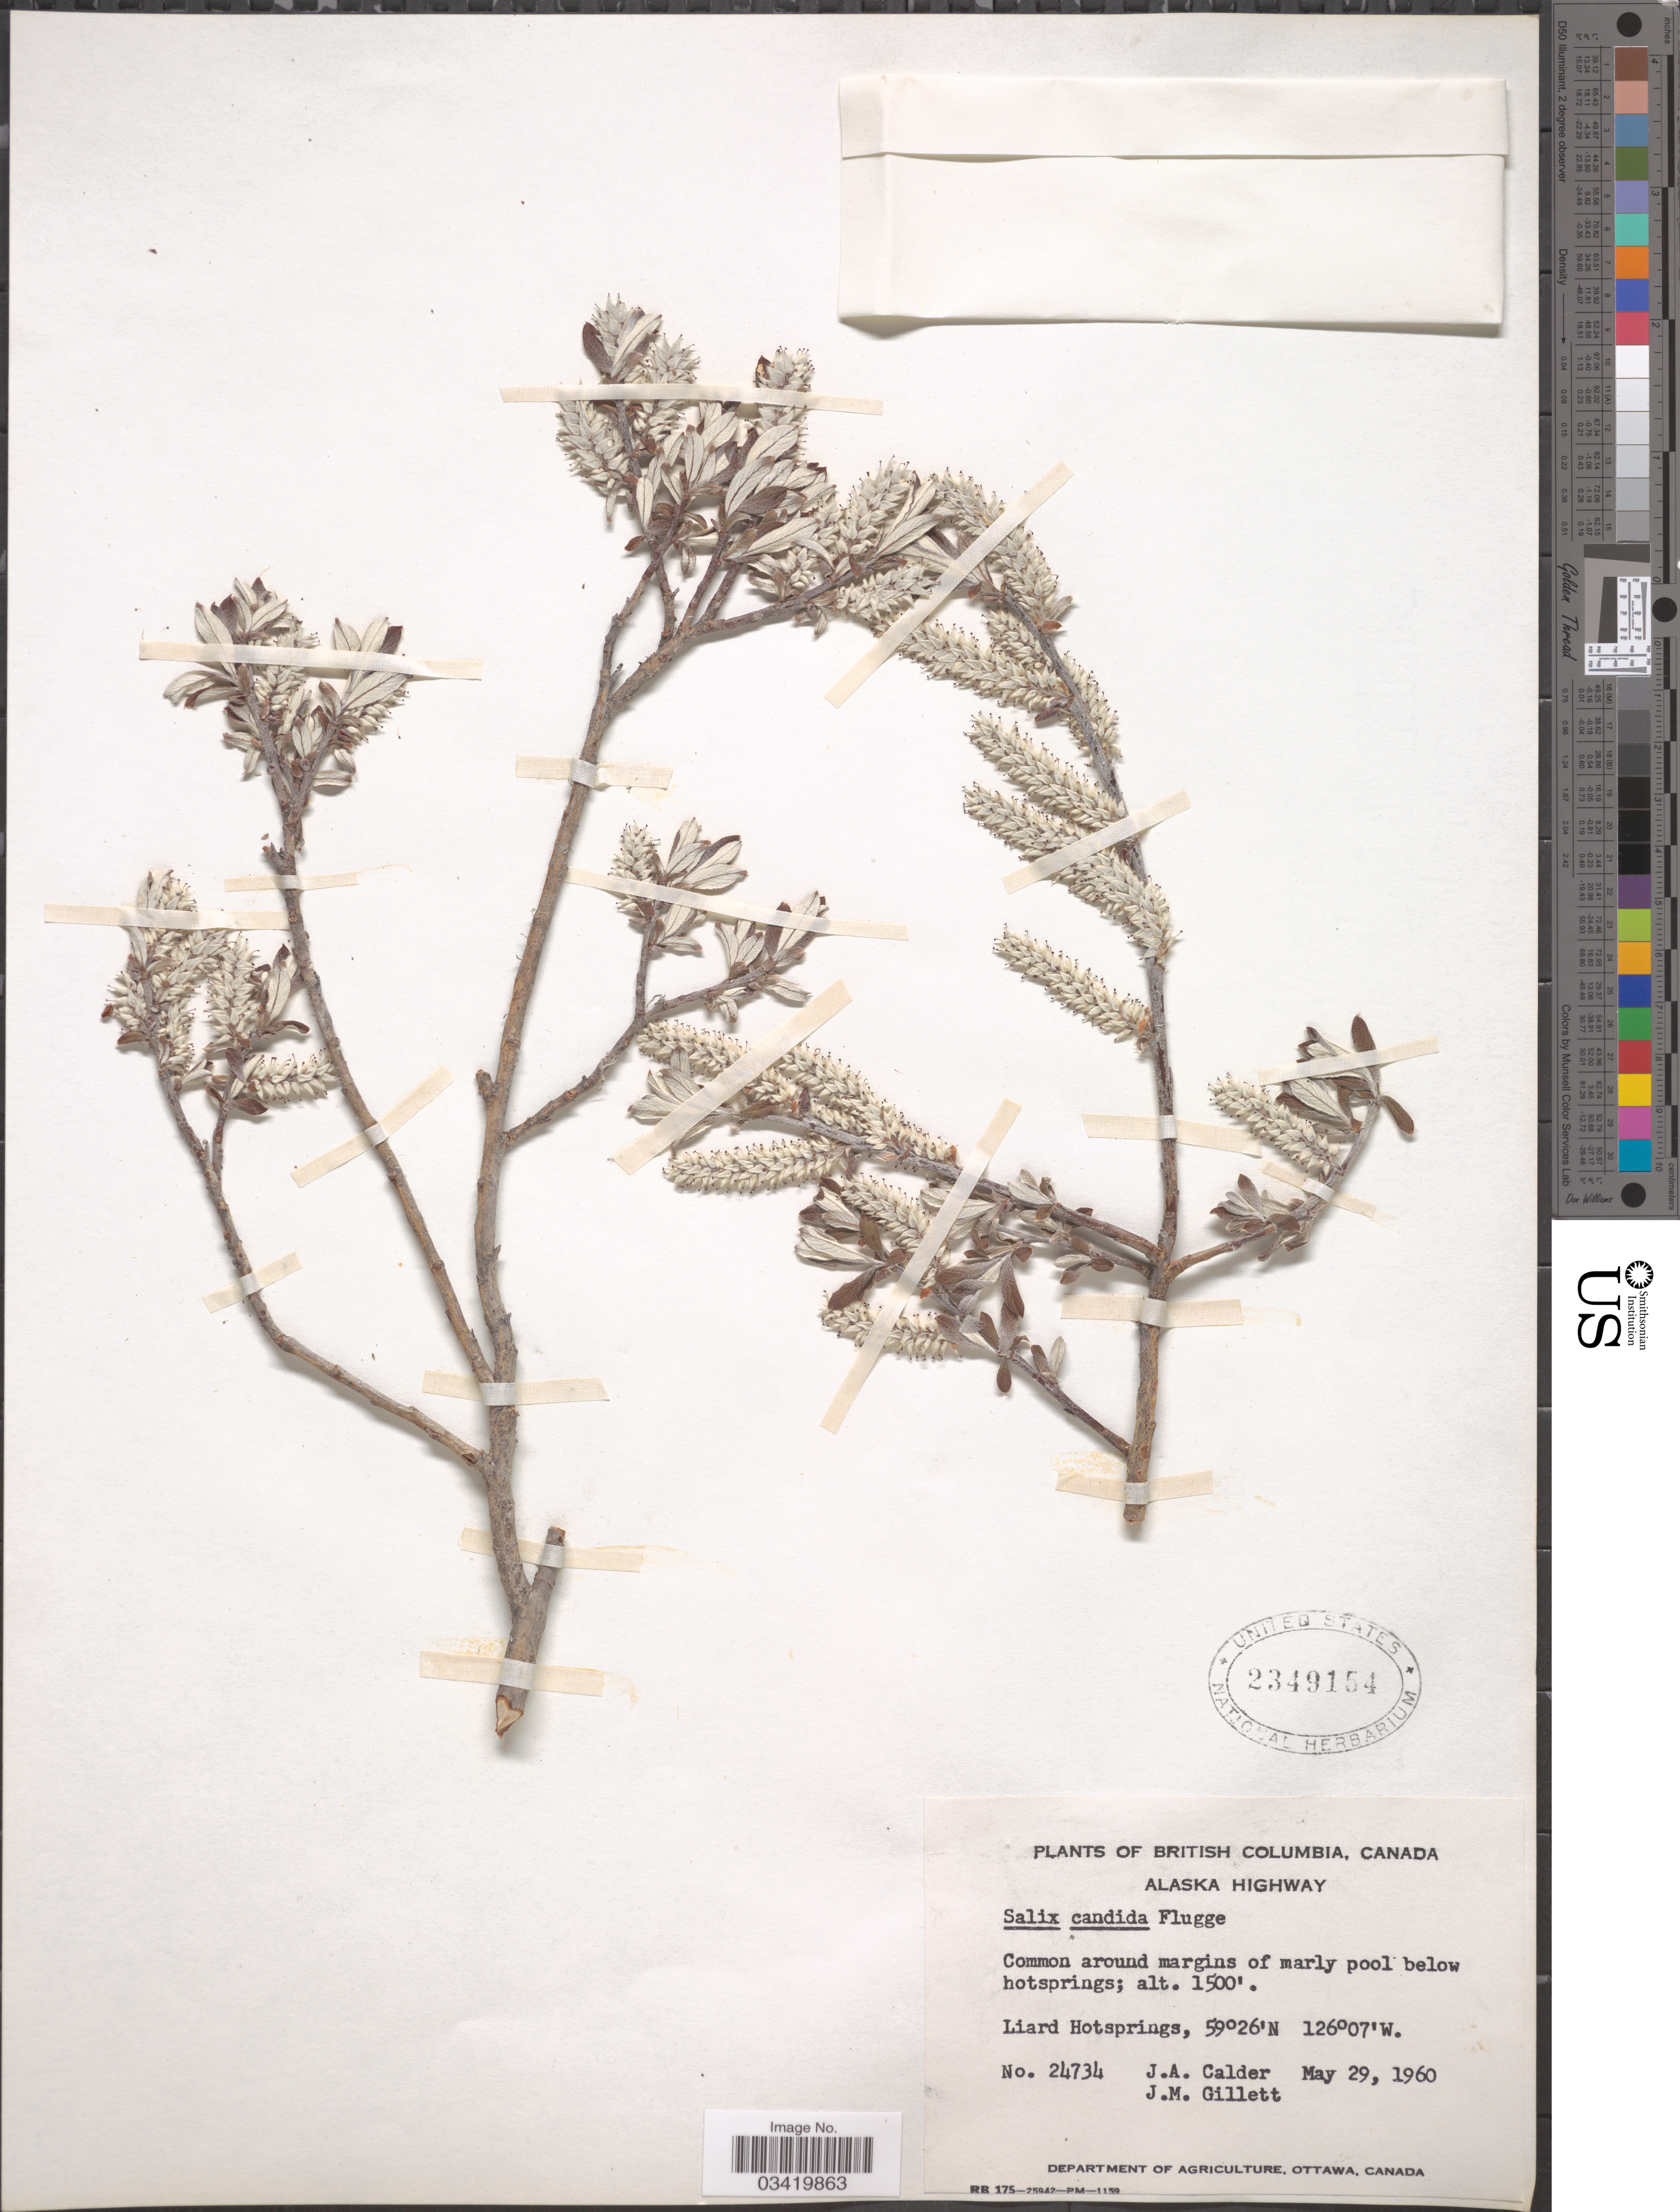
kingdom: Plantae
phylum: Tracheophyta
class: Magnoliopsida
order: Malpighiales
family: Salicaceae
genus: Salix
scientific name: Salix candida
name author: Flüggé ex Willd.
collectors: J. A. Calder & J. M. Gillett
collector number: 24734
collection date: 1960-05-29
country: Canada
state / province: British Columbia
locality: Alaska Highway. Common around margins of marly pool below hotsprings. Liard Hotsprings.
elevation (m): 457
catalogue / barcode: US 2349154